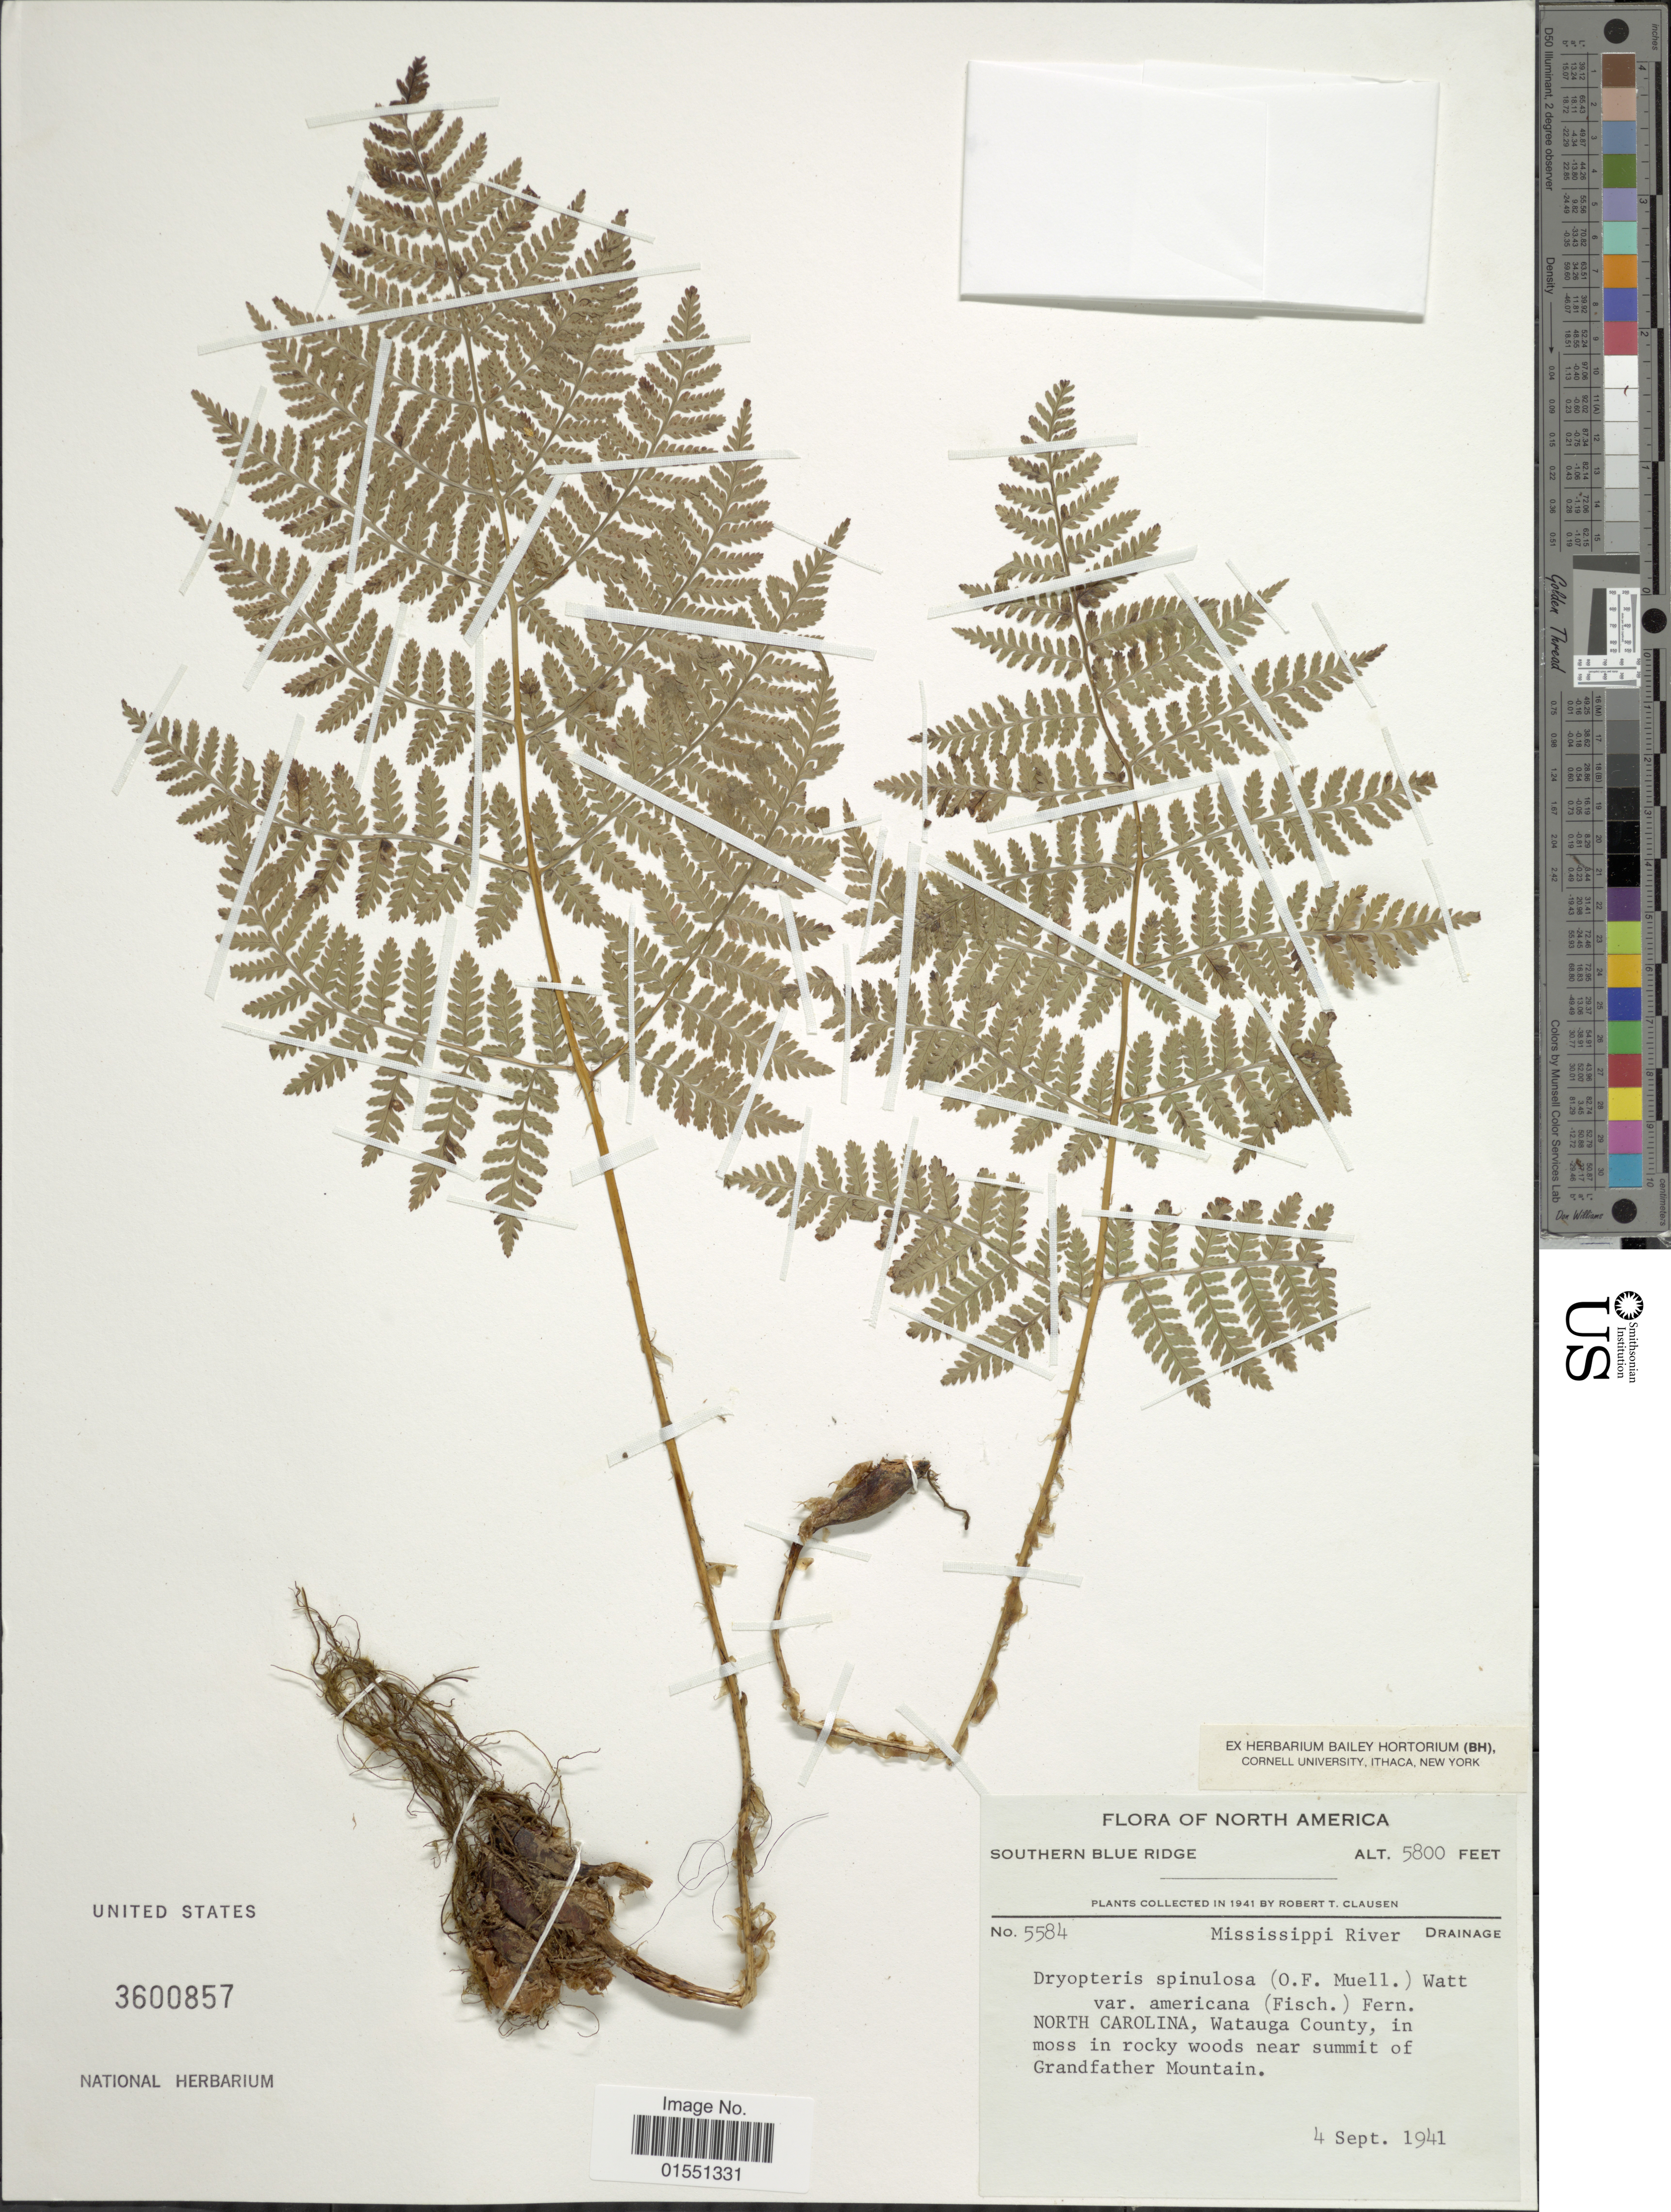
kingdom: Plantae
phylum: Tracheophyta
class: Polypodiopsida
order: Polypodiales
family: Dryopteridaceae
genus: Dryopteris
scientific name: Dryopteris intermedia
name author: (Muhl.) A. Gray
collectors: R. T. Clausen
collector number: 5584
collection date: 1941-09-04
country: United States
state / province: North Carolina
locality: Southern Blue Ridge. Watauga County, in moss in rocky woods near summit of Grandfather Mountain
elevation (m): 1768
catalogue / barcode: US 3600857